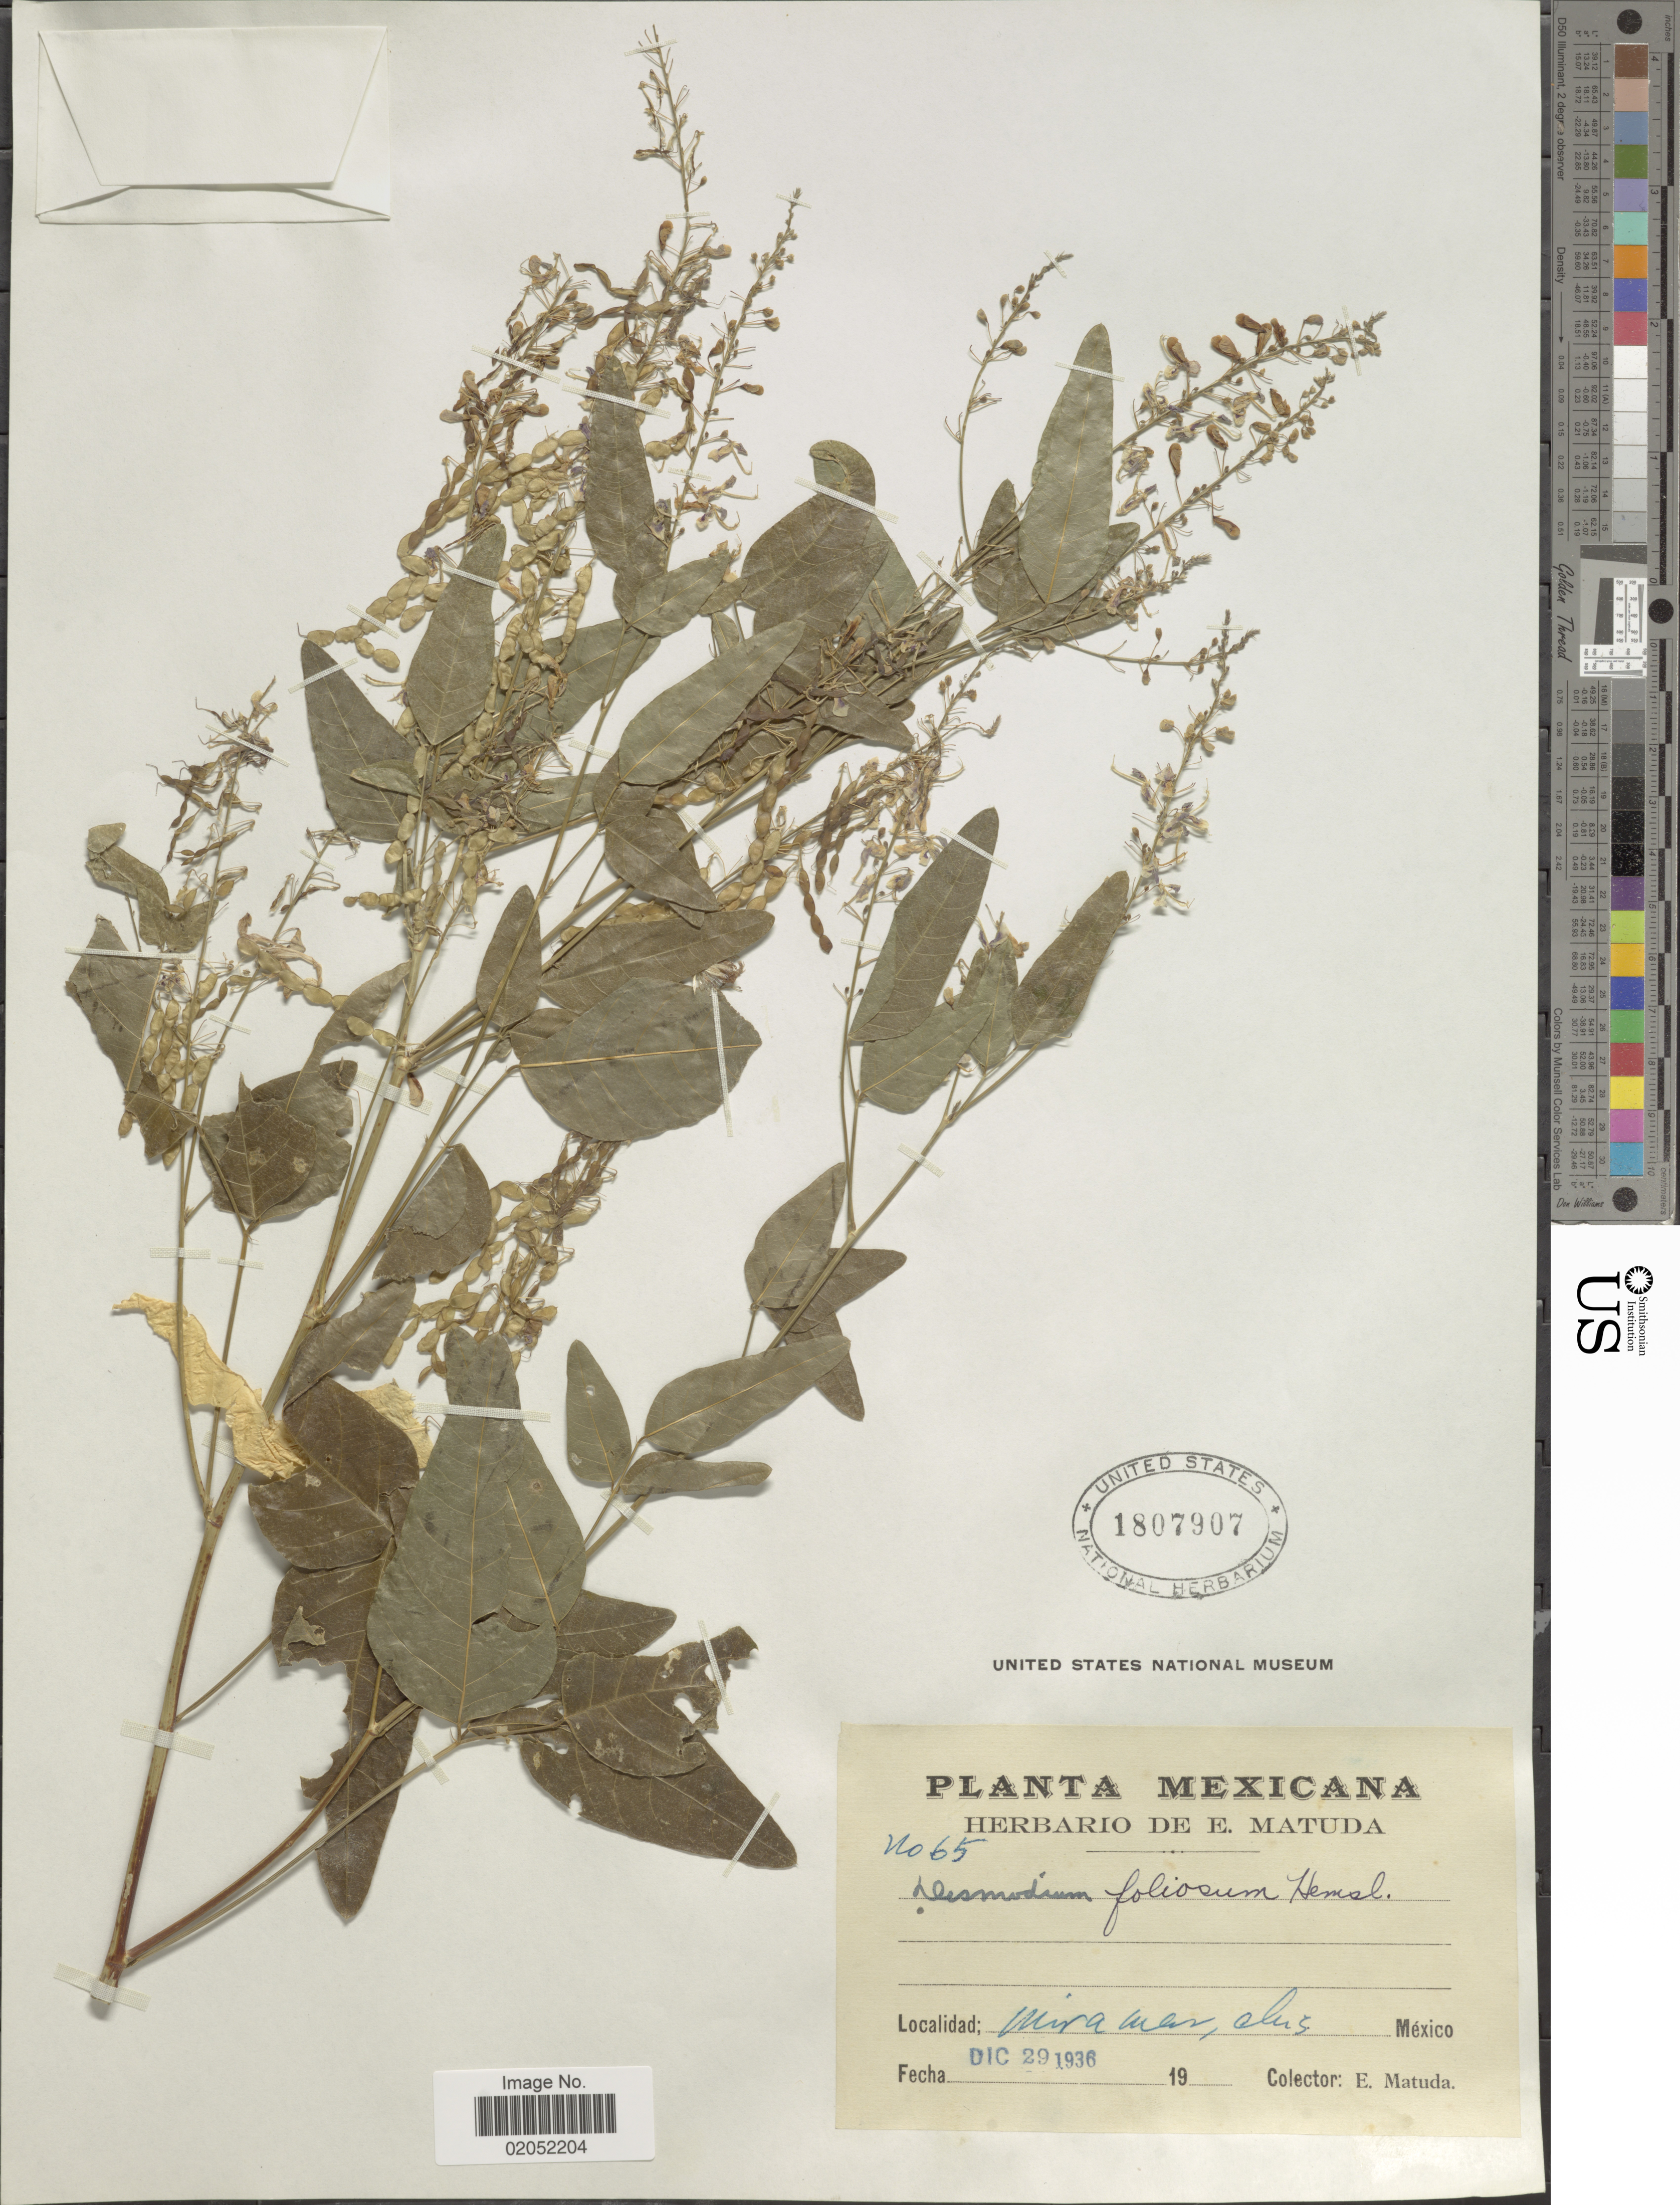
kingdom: Plantae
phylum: Tracheophyta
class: Magnoliopsida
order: Fabales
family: Fabaceae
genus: Desmodium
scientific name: Desmodium foliosum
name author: Hemsl.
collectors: E. Matuda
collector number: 65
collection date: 1936-12-29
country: Mexico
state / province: Chiapas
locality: Miramar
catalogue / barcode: US 1807907